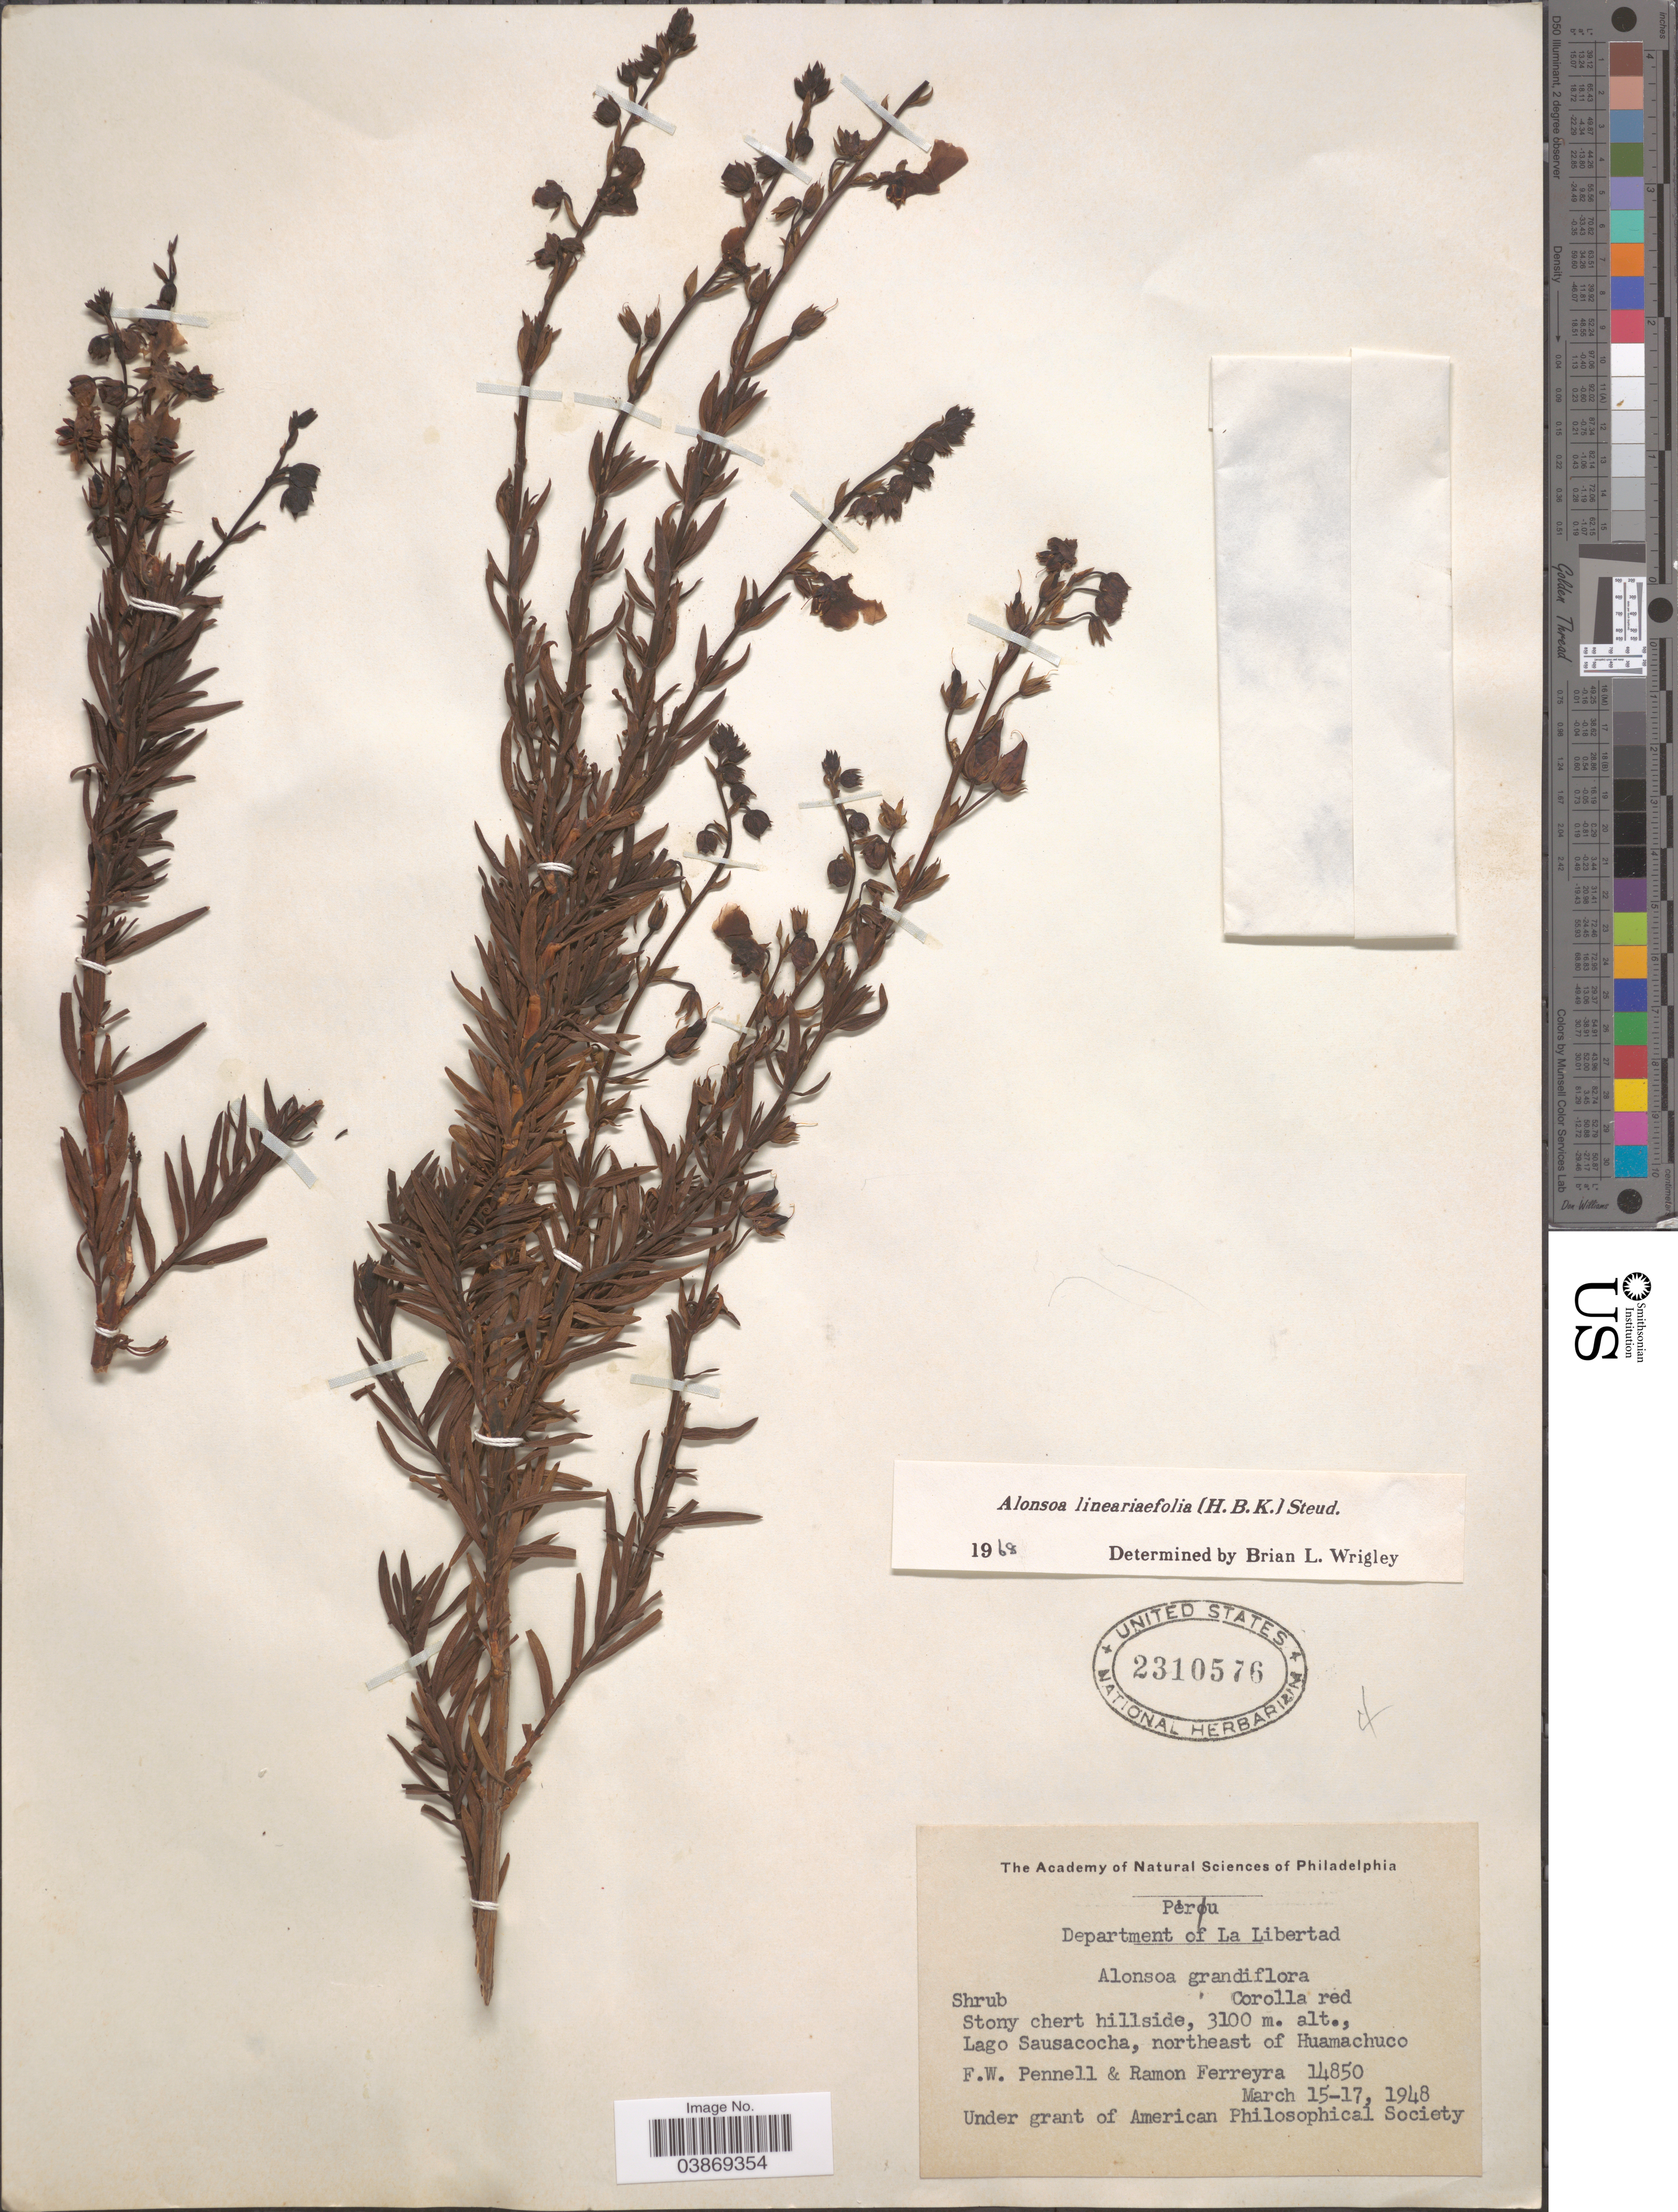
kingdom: Plantae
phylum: Tracheophyta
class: Magnoliopsida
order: Lamiales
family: Scrophulariaceae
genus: Alonsoa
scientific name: Alonsoa linearifolia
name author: Steud.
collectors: F. W. Pennell & R. A. Ferreyra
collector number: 14850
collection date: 1948-03-15/1948-03-17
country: Peru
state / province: La Libertad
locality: Department of La Libertad. Lago Sausacocha, northeast of Huamachuco.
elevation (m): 3100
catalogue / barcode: US 2310576